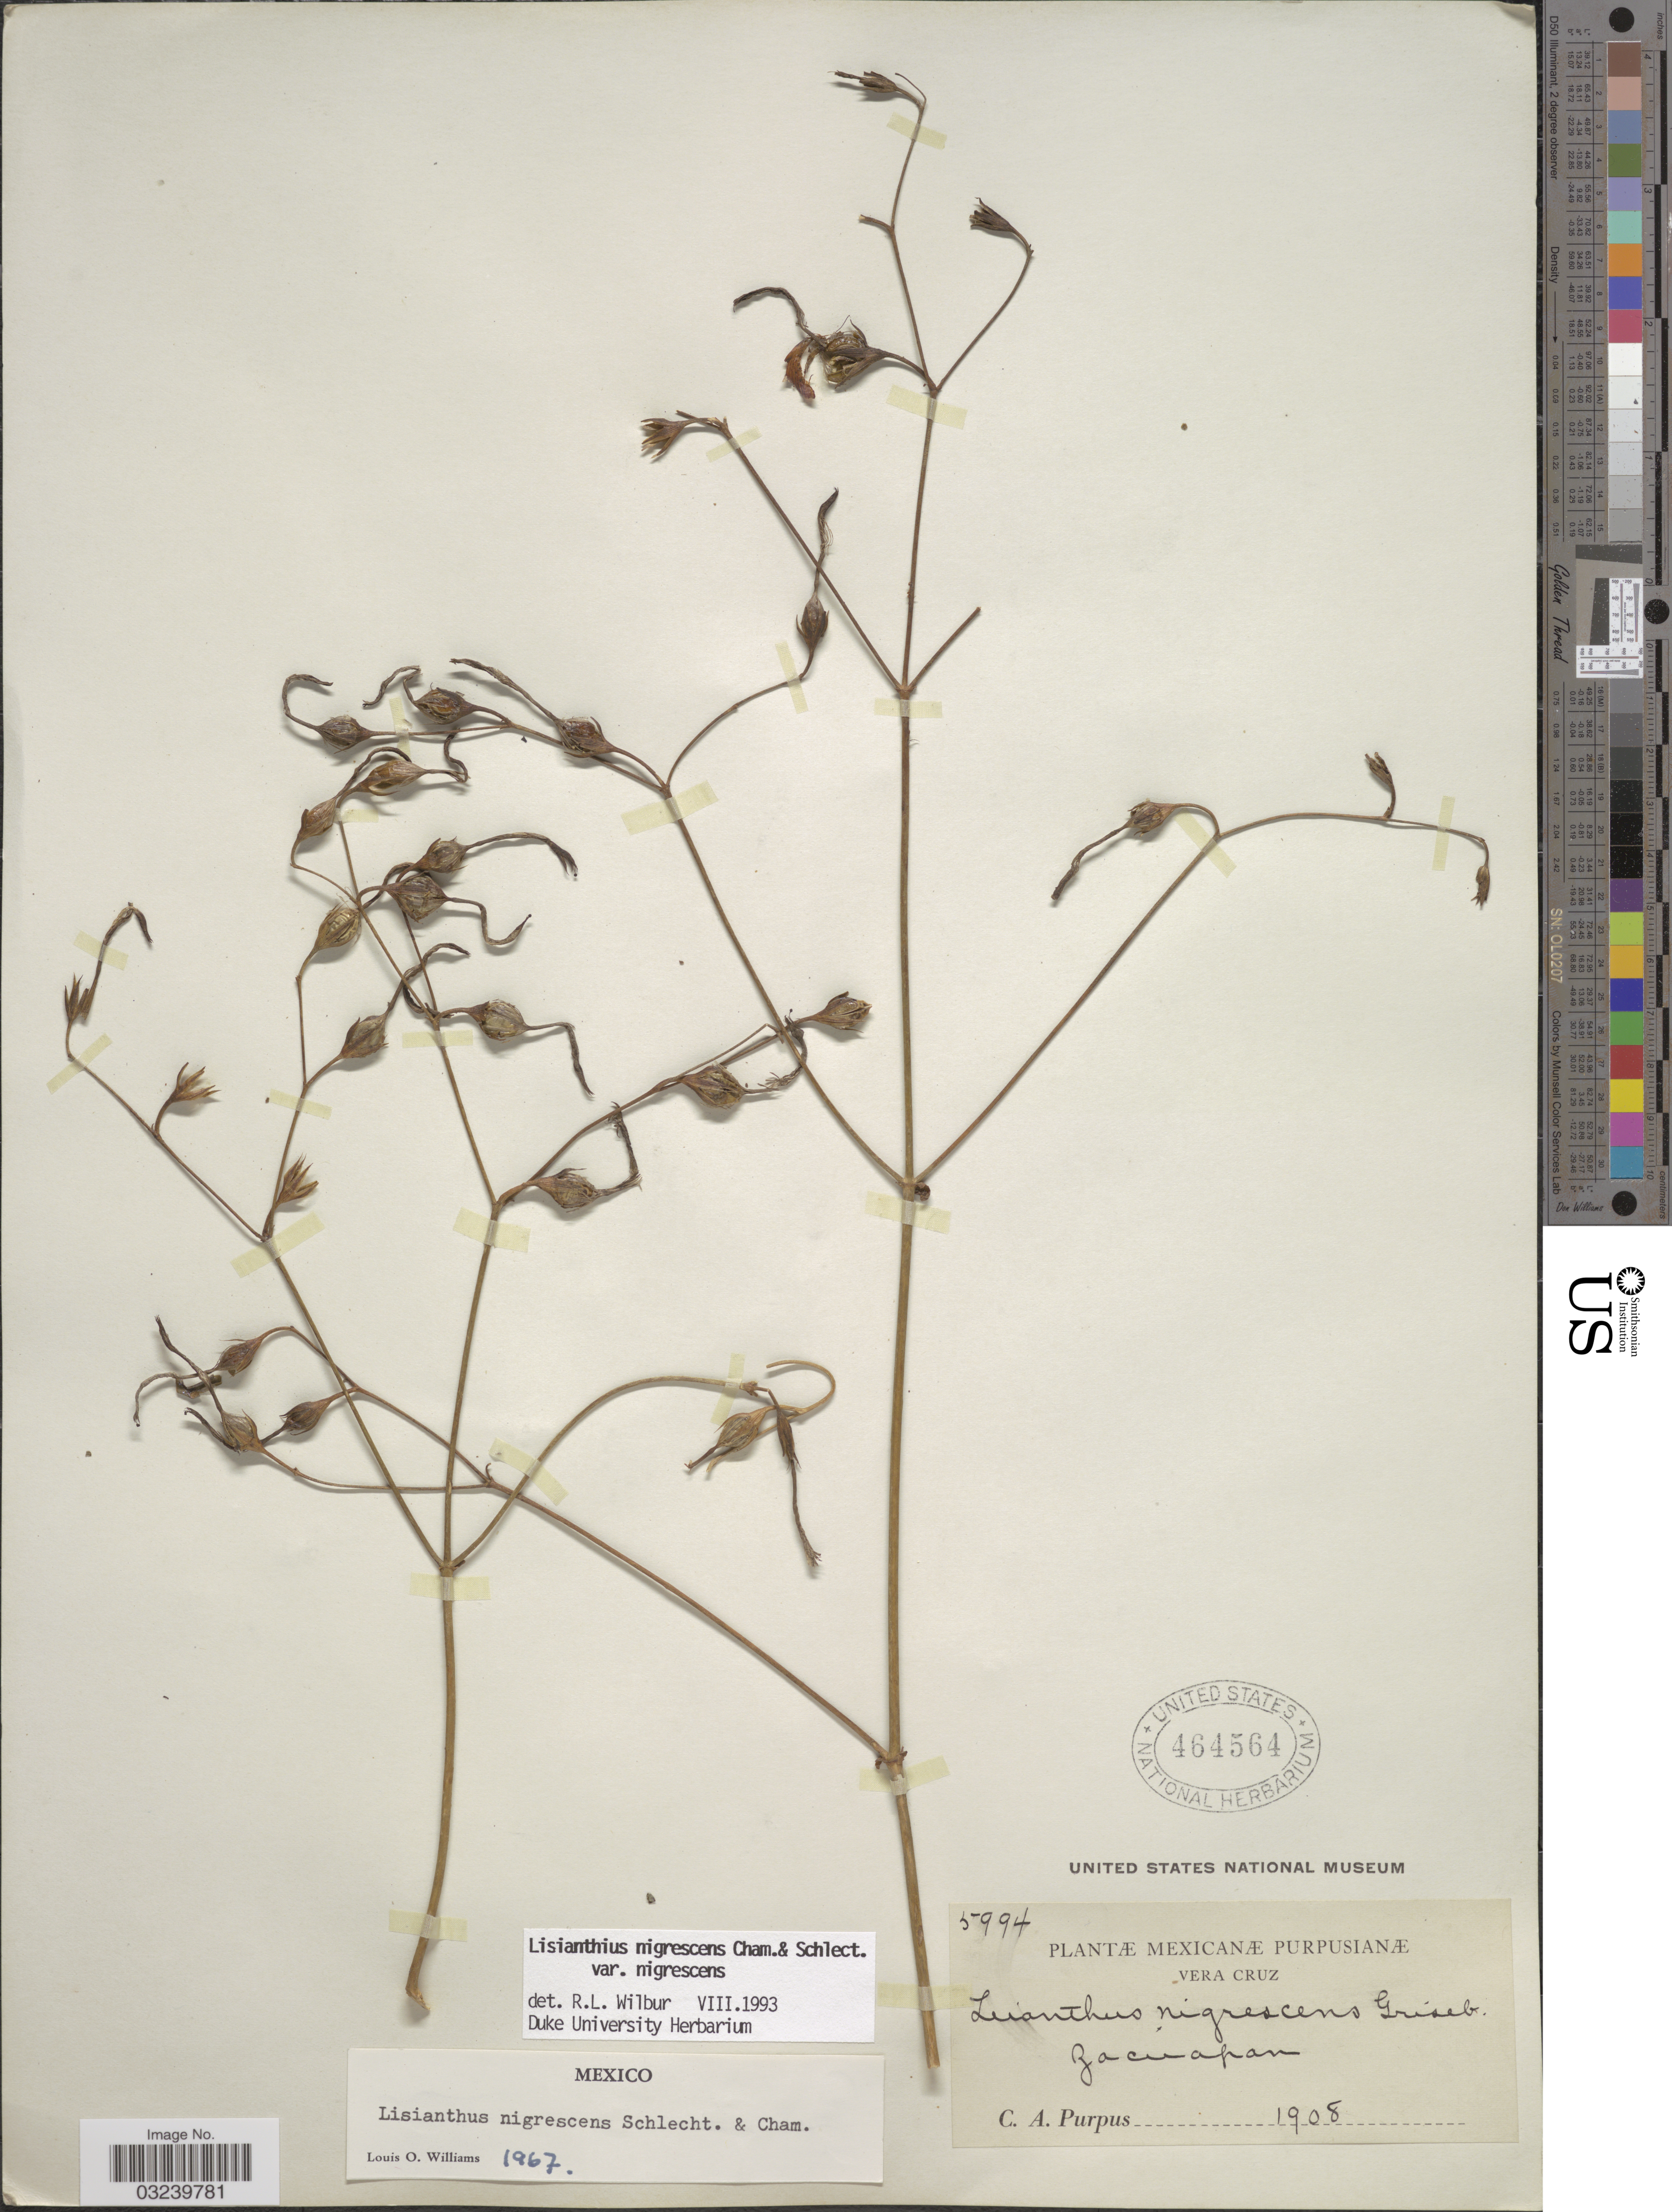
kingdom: Plantae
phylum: Tracheophyta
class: Magnoliopsida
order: Gentianales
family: Gentianaceae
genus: Lisianthius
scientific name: Lisianthius nigrescens var. nigrescens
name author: Schltdl. & Cham.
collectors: C. A. Purpus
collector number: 5994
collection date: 1908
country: Mexico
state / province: Veracruz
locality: Zacuapan.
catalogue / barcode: US 464564